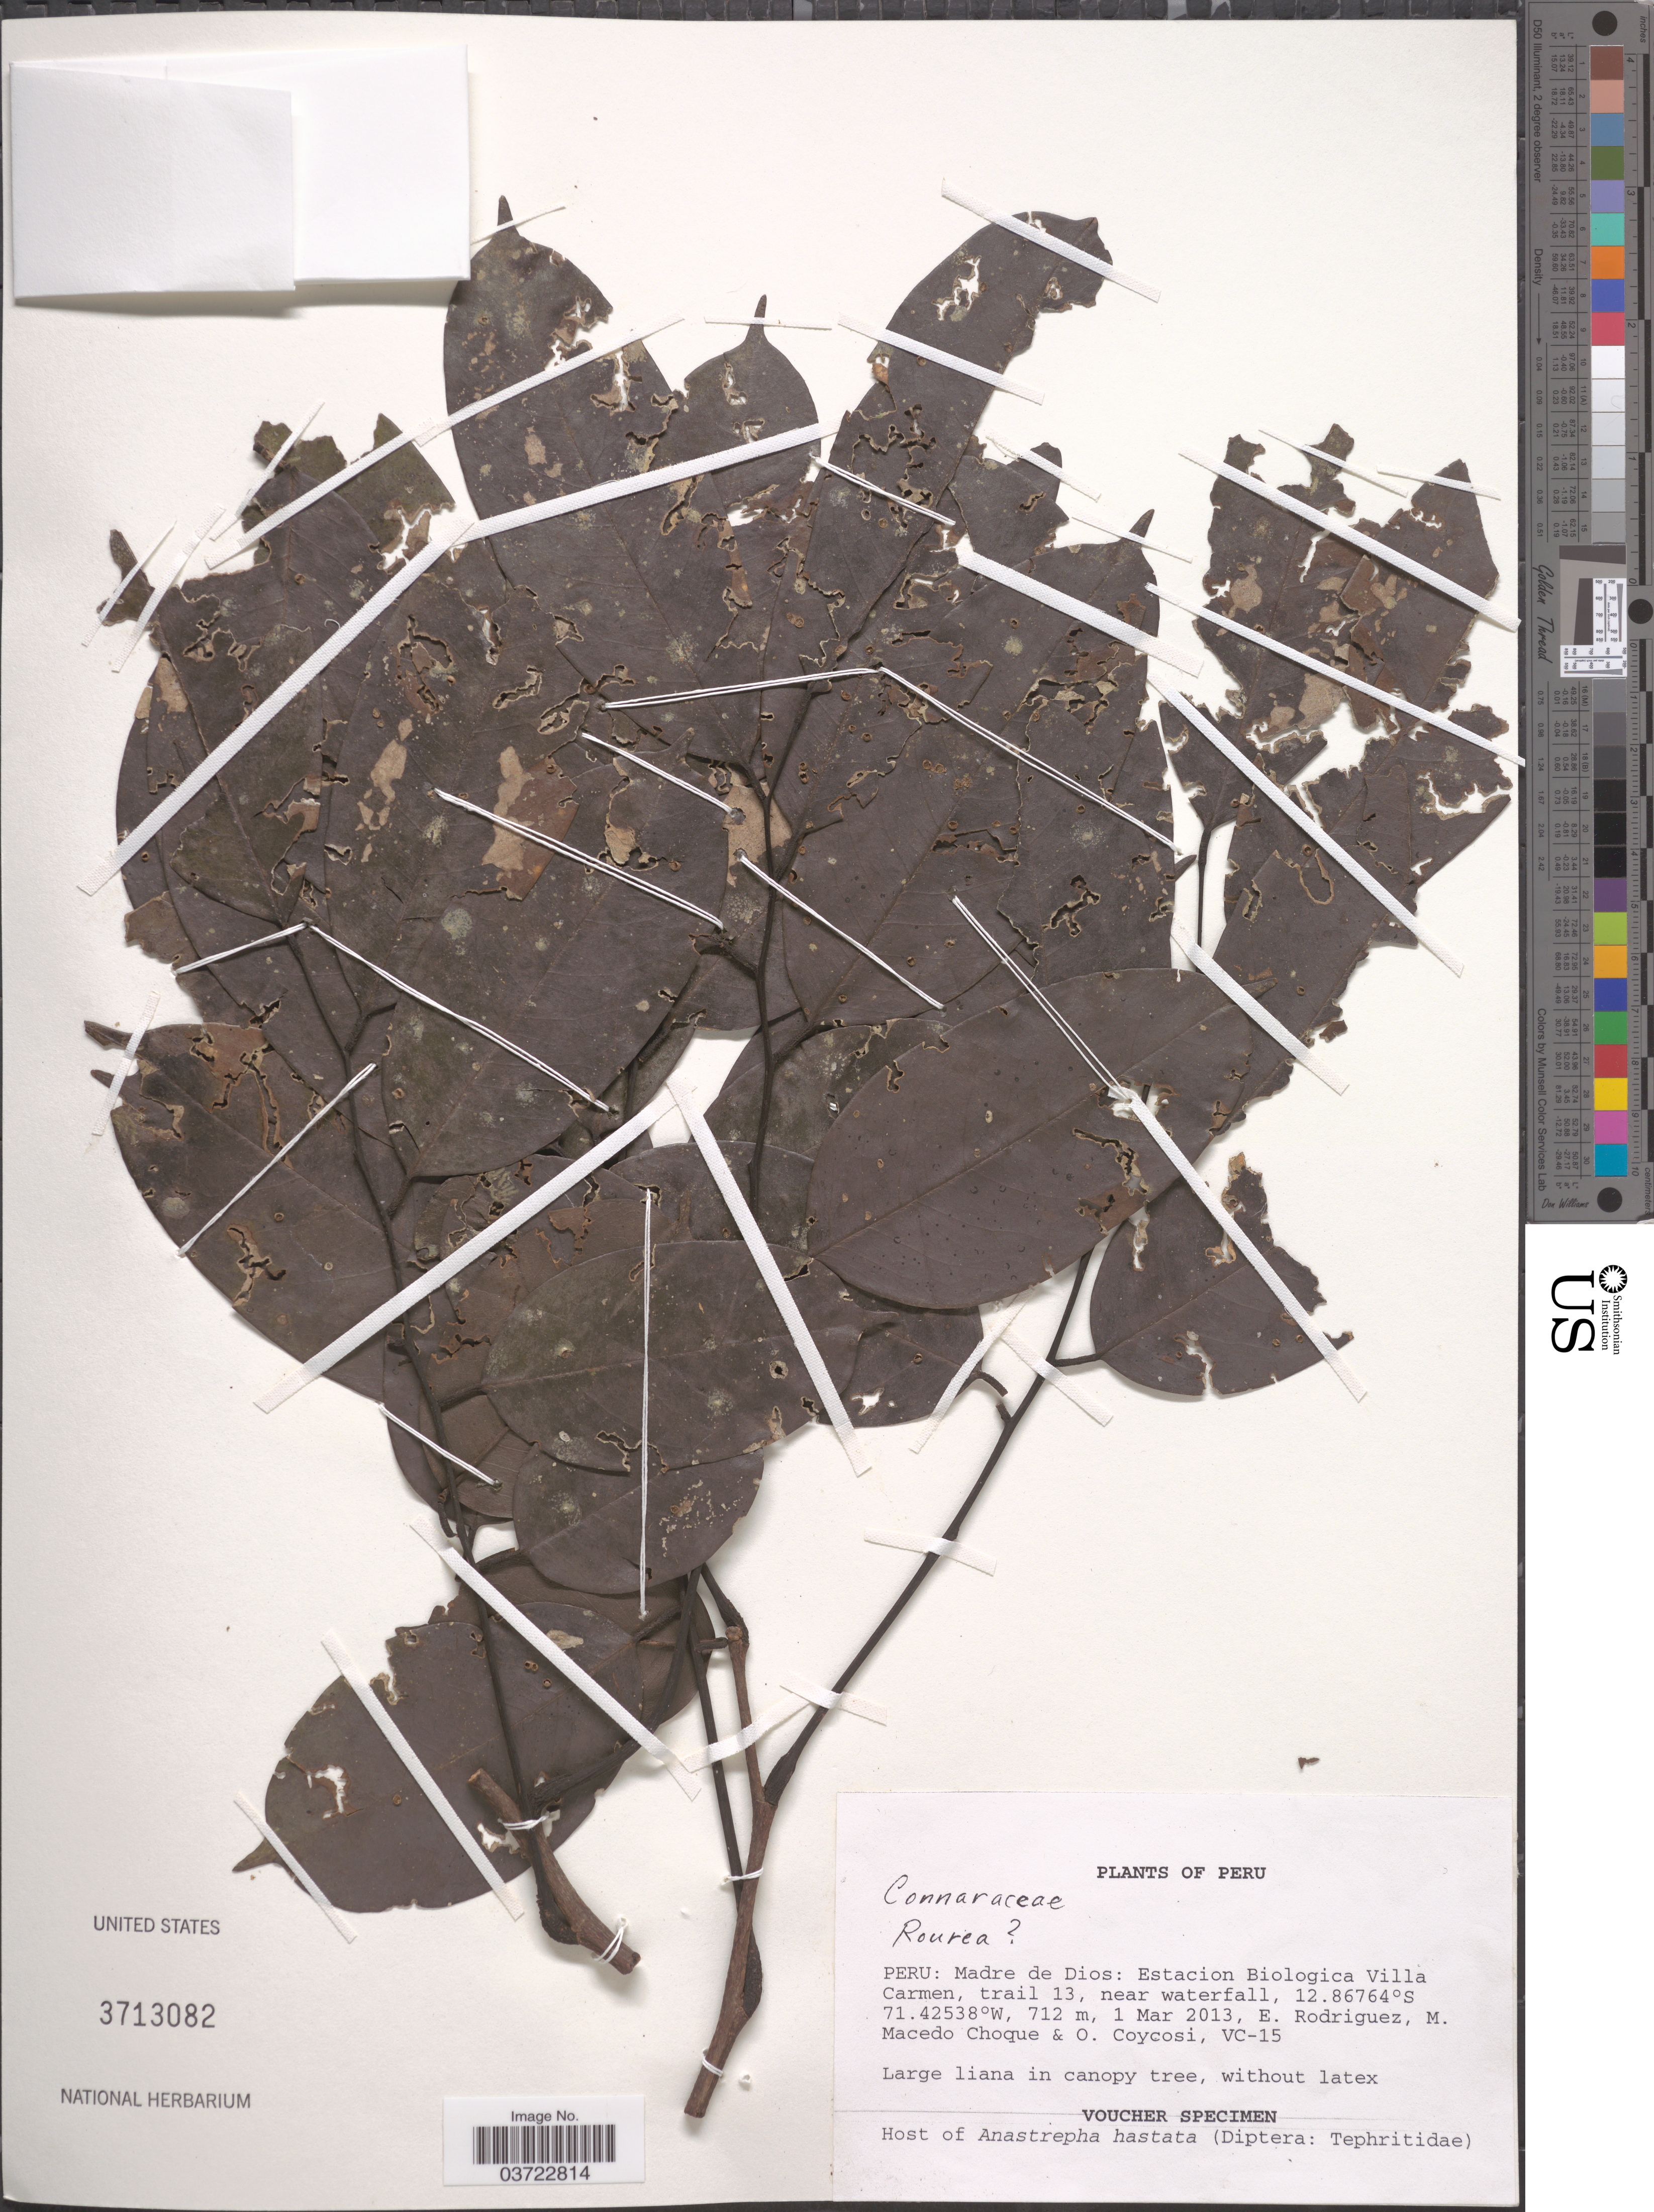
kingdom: Plantae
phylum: Tracheophyta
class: Magnoliopsida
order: Oxalidales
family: Connaraceae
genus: Rourea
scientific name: Rourea sp.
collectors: E. Rodriguez, M. Macedo & O. Coycosi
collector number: VC-15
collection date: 2013-03-01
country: Peru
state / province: Madre de Dios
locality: Estacion Biologica Villa Carmen, trail 13, near waterfall.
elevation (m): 712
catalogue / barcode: US 3713082